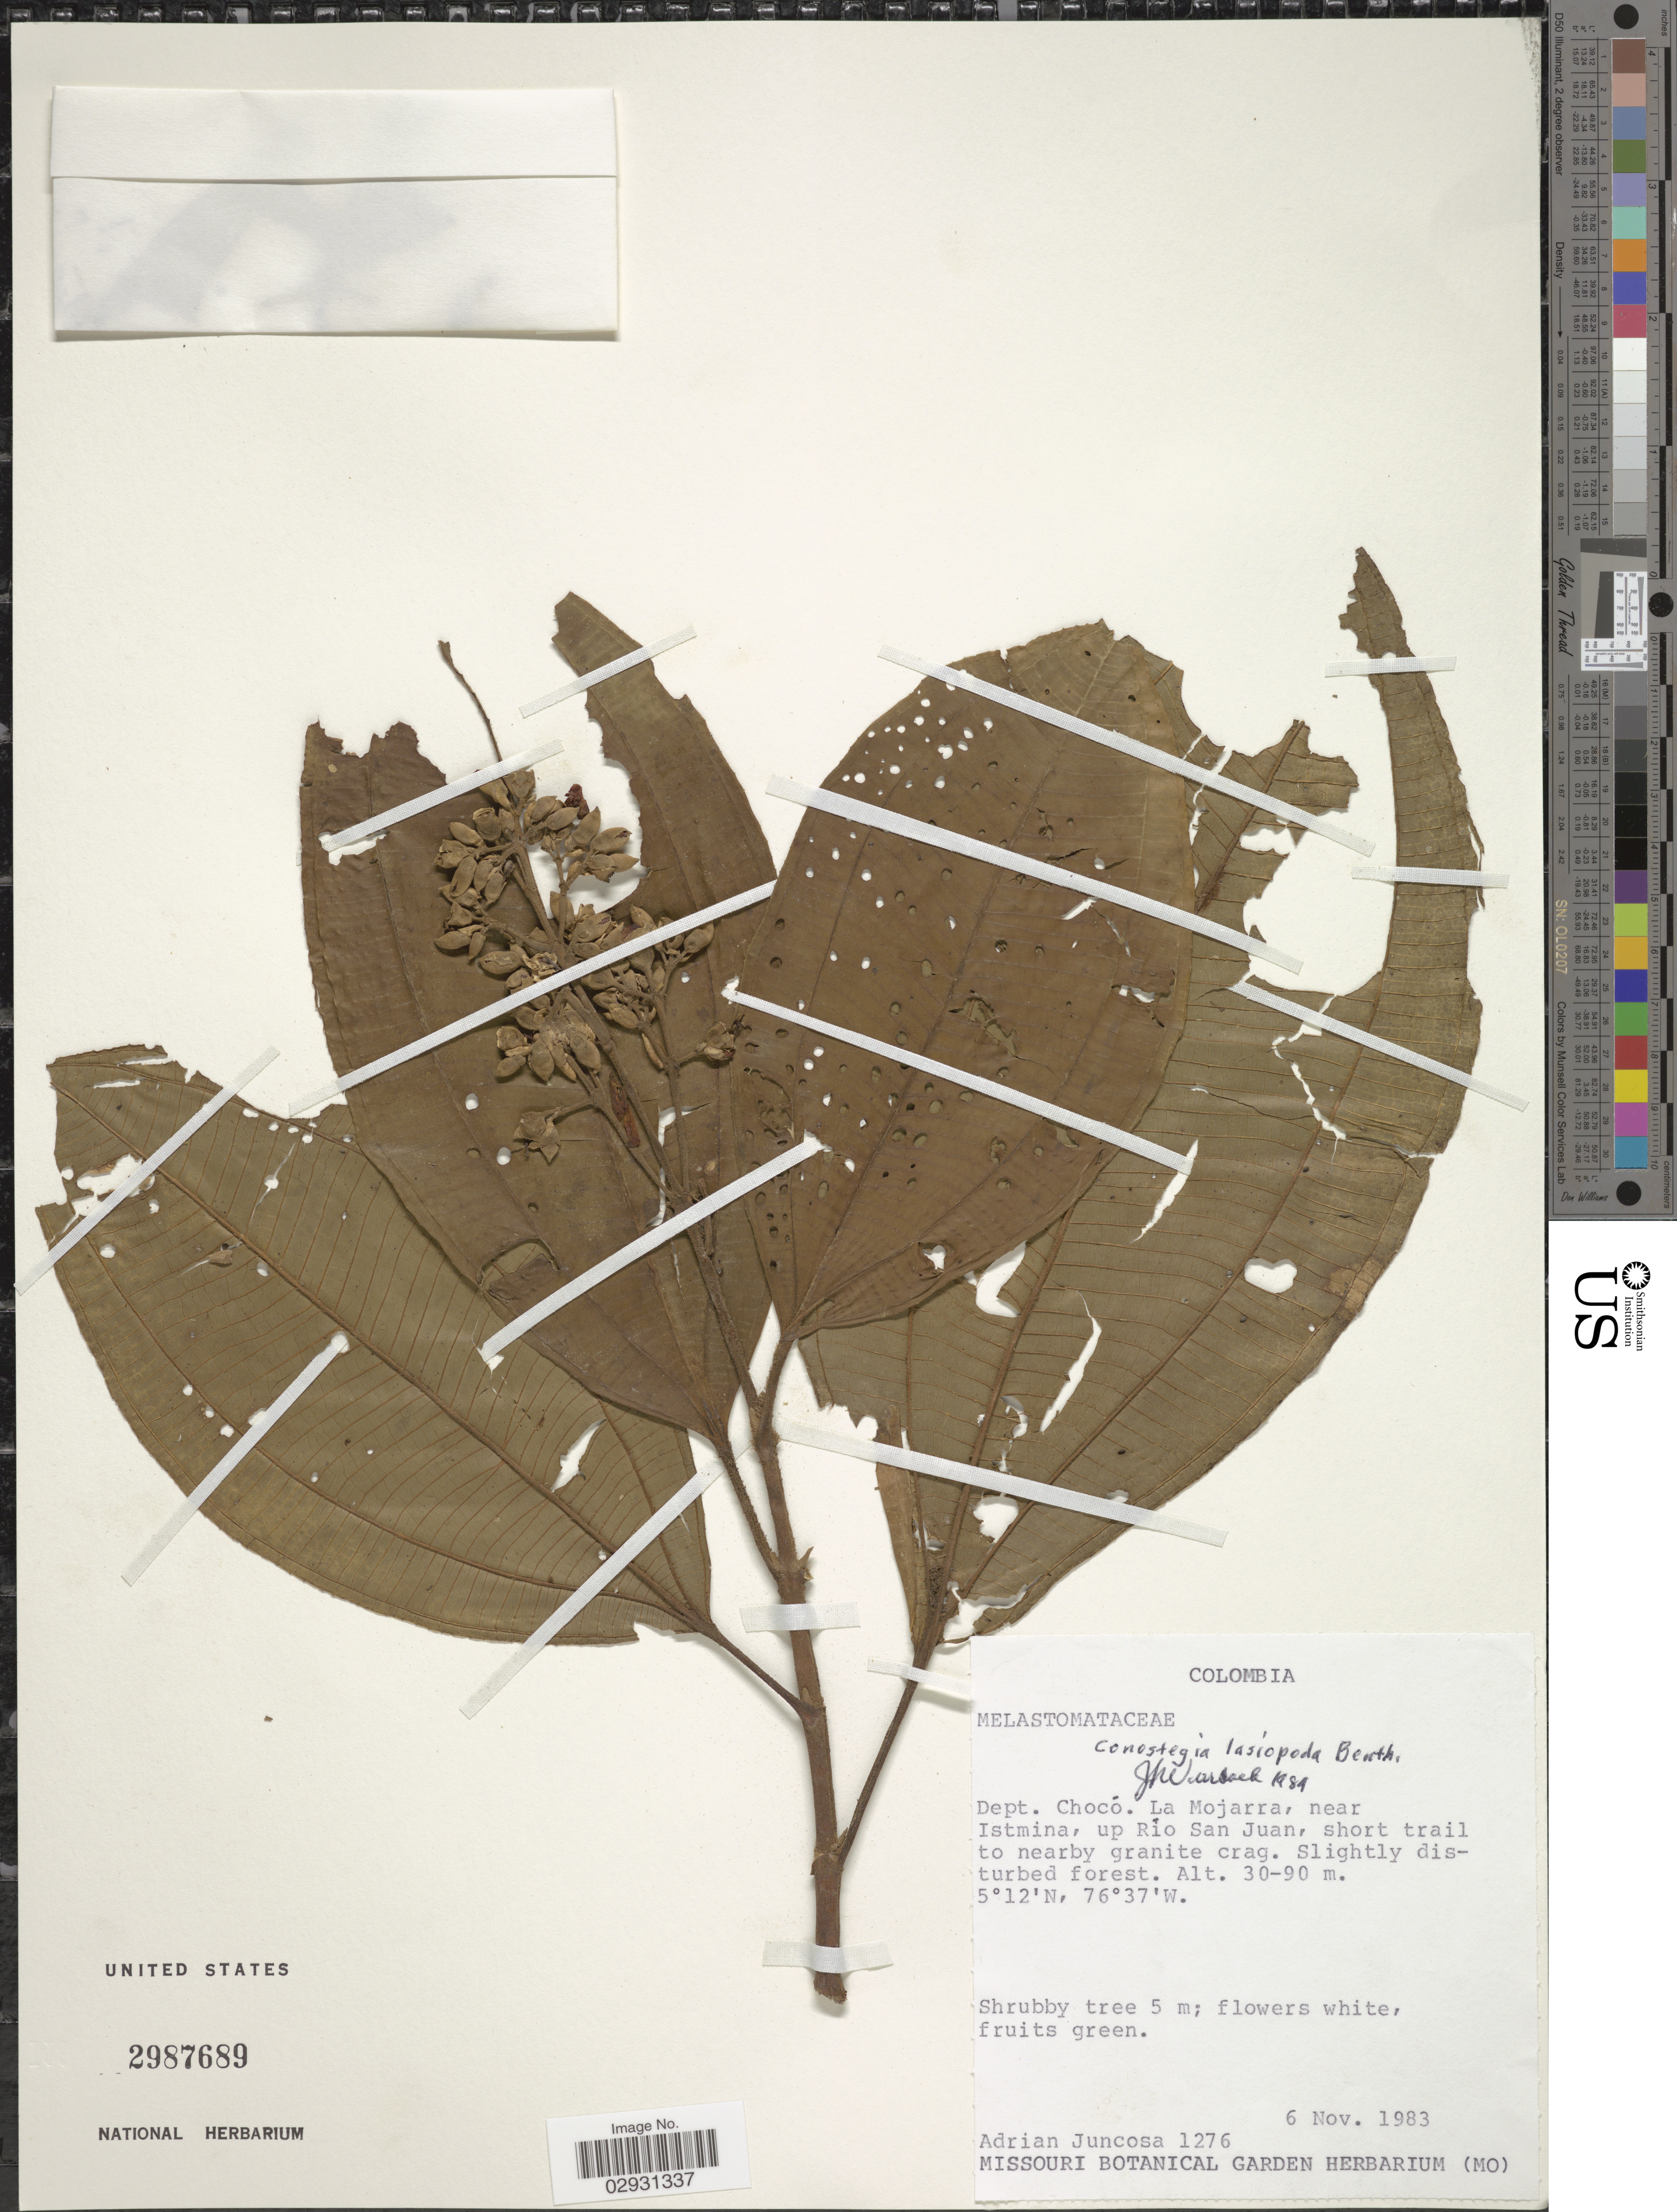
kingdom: Plantae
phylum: Tracheophyta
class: Magnoliopsida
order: Myrtales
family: Melastomataceae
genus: Conostegia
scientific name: Conostegia lasiopoda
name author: Benth.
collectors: A. Juncosa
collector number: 1276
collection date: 1983-11-06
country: Colombia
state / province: Chocó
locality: Dept. Chocó. La Mojarra, near Istmina, up Río San Juan, short trail to nearby granite crag.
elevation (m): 30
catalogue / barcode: US 2987689